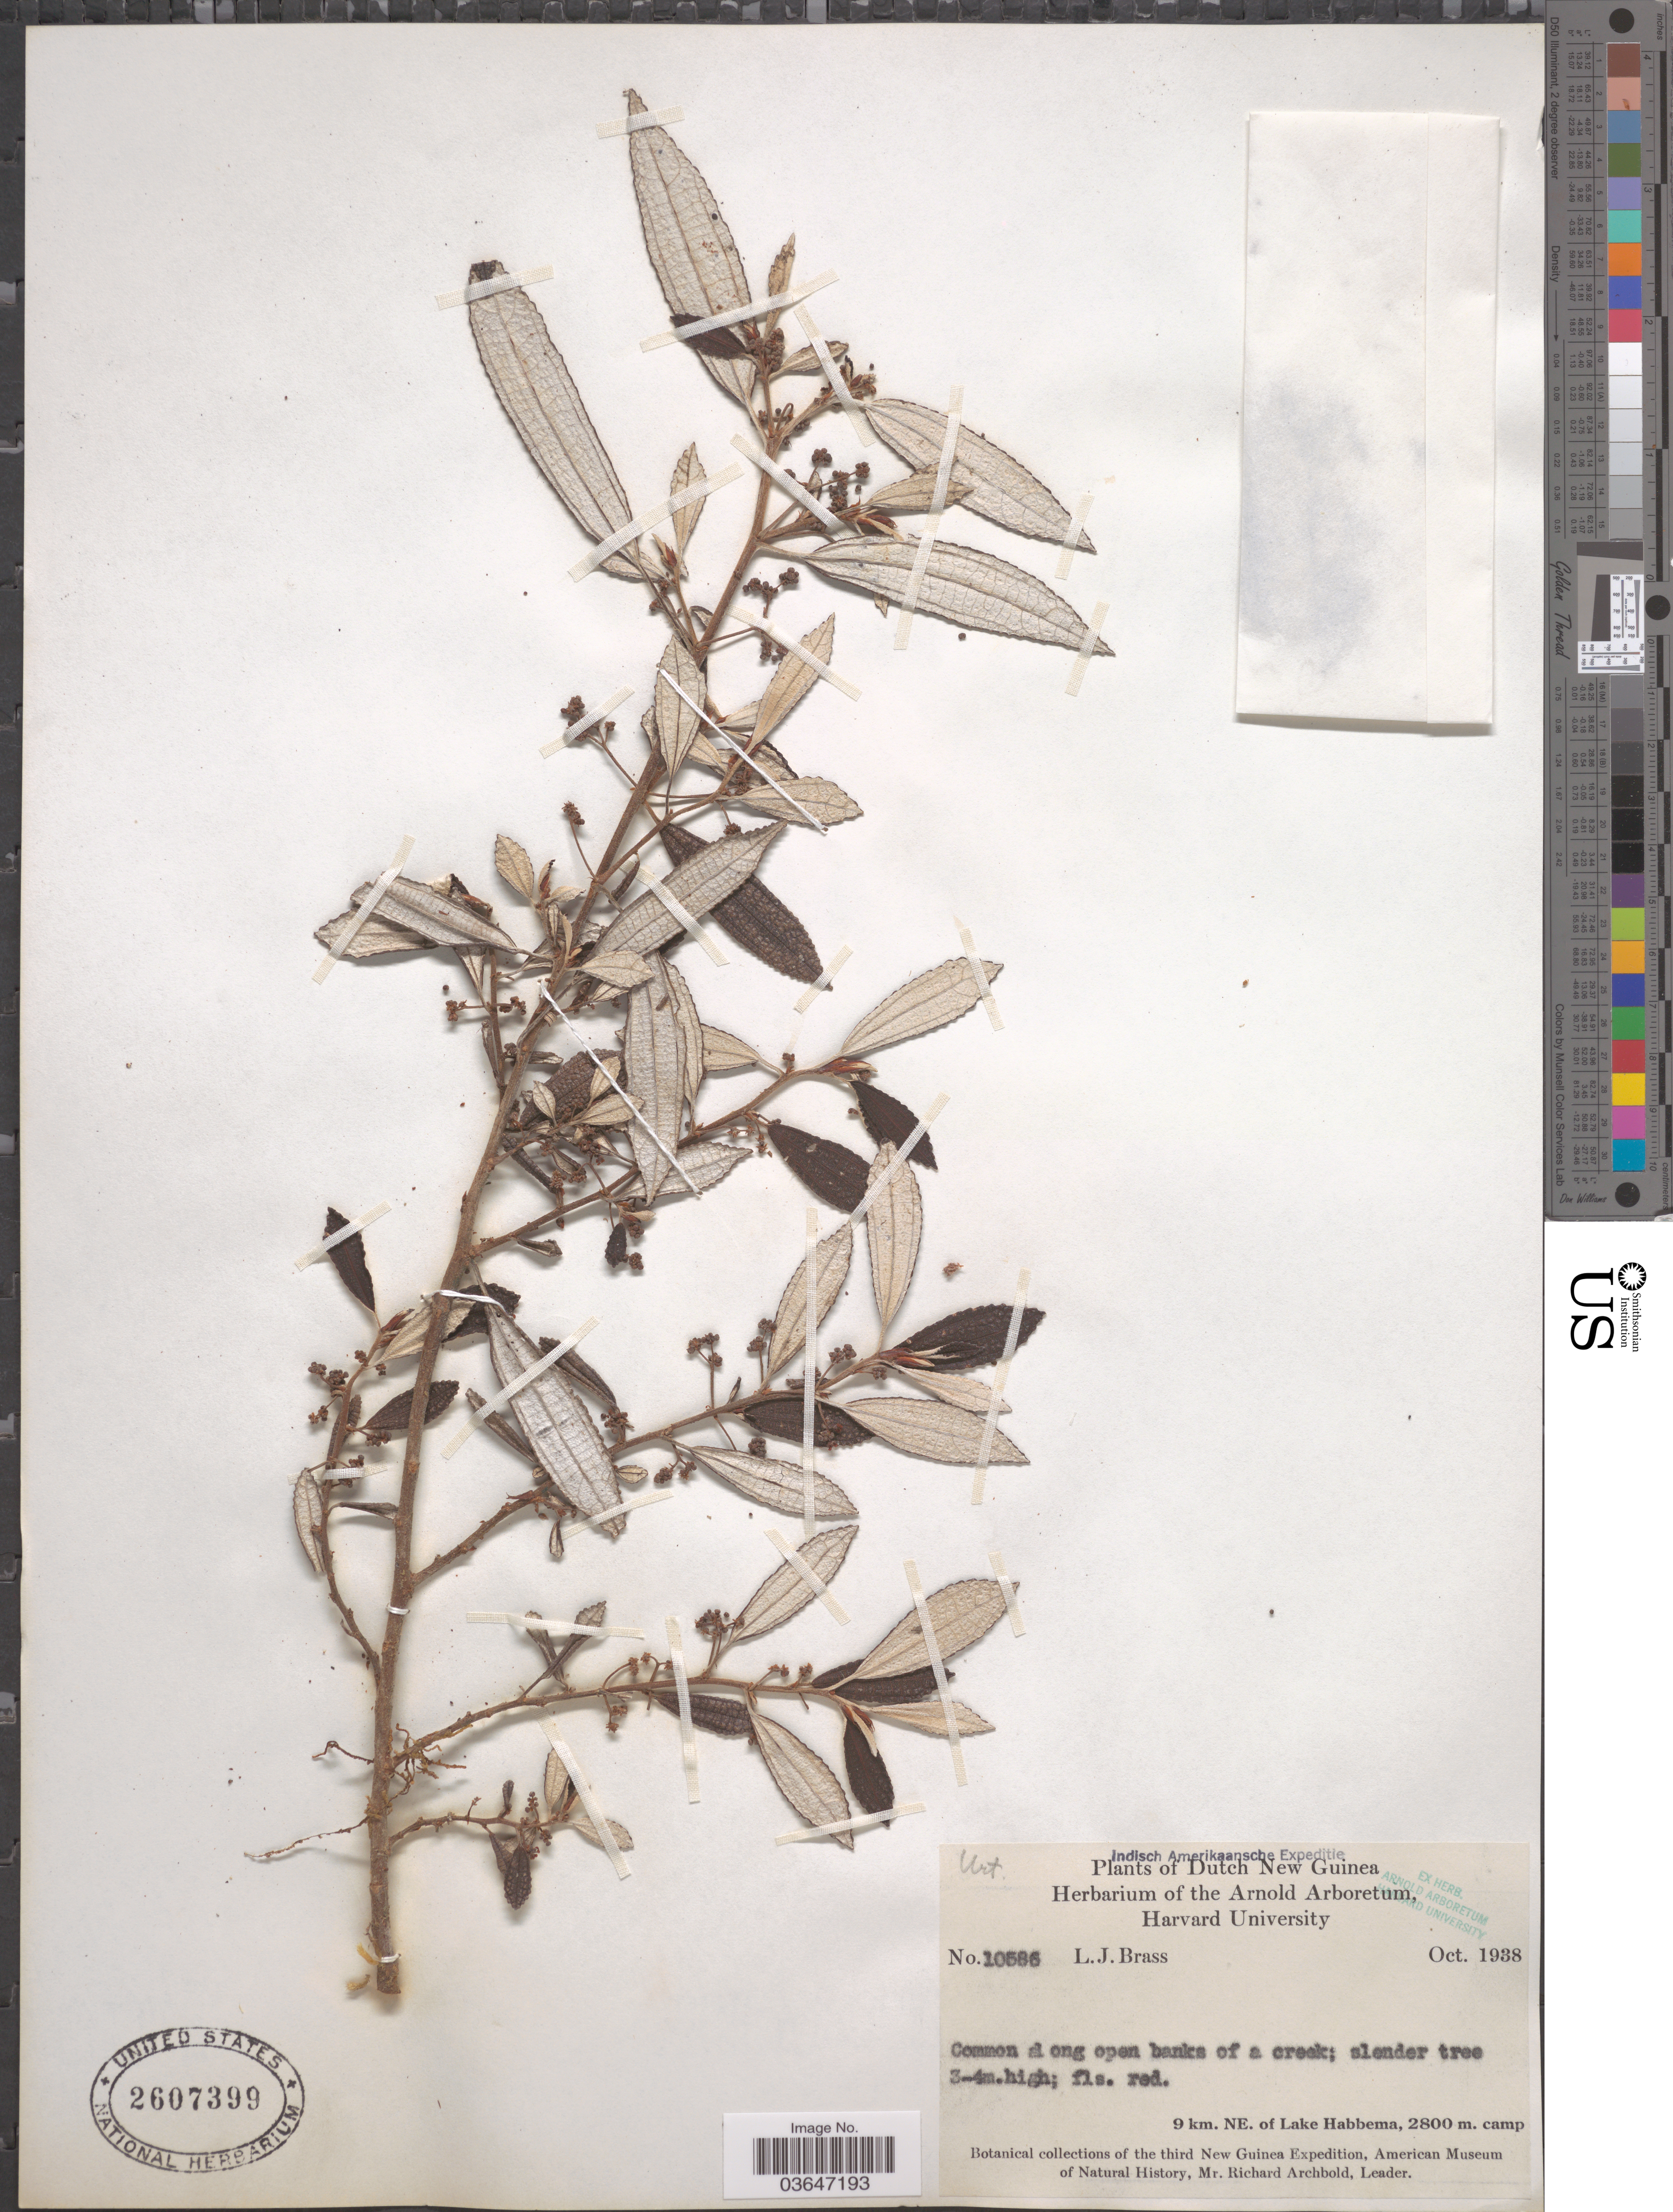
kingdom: Plantae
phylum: Tracheophyta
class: Magnoliopsida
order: Proteales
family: Proteaceae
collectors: L. J. Brass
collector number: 10586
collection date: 1938-10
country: Indonesia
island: New Guinea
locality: Dutch New Guinea. 9 km. NE. of Lake Habbema.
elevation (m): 2800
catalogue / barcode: US 2607399